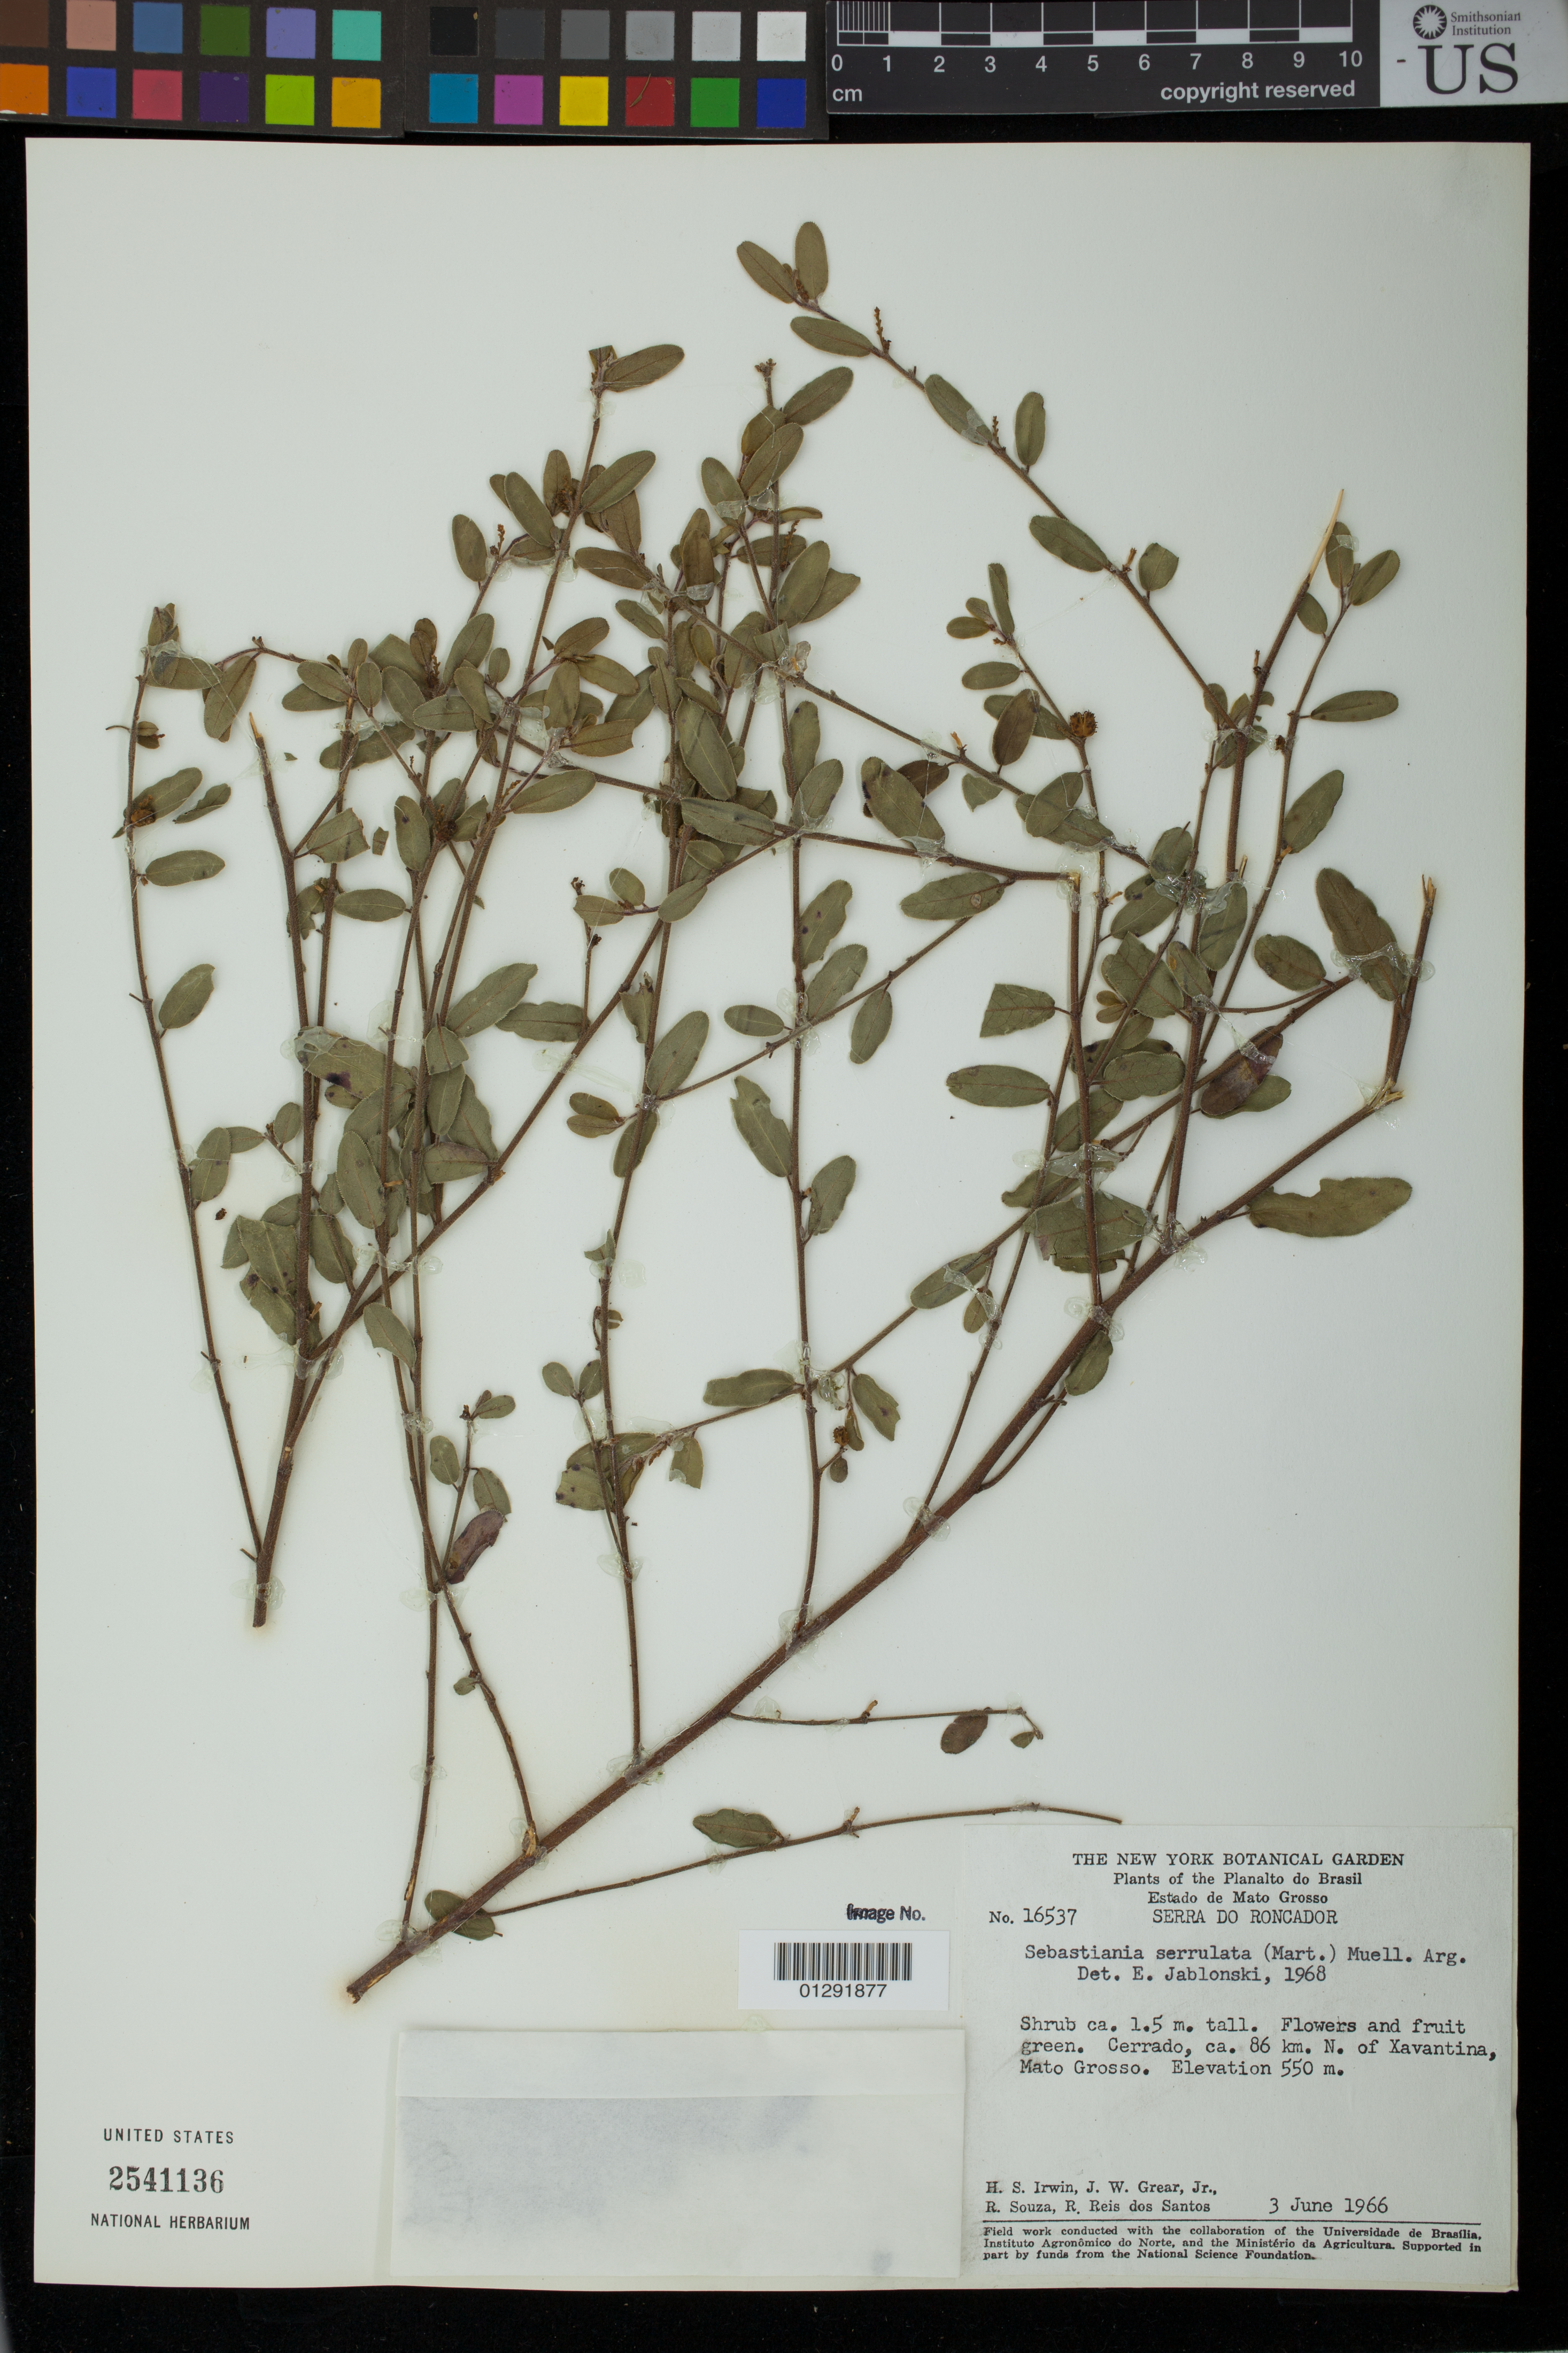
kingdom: Plantae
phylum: Tracheophyta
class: Magnoliopsida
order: Malpighiales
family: Euphorbiaceae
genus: Sebastiania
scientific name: Sebastiania serrulata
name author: (Mart.) Müll. Arg.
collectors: H. Irwin, J. W. Grear, R. Souza & R. Reis dos Santos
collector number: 16537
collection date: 1966-06-03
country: Brazil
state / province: Mato Grosso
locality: Serra do Roncador: ca. 86 km. N. of Xavantina.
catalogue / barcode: US 2541136